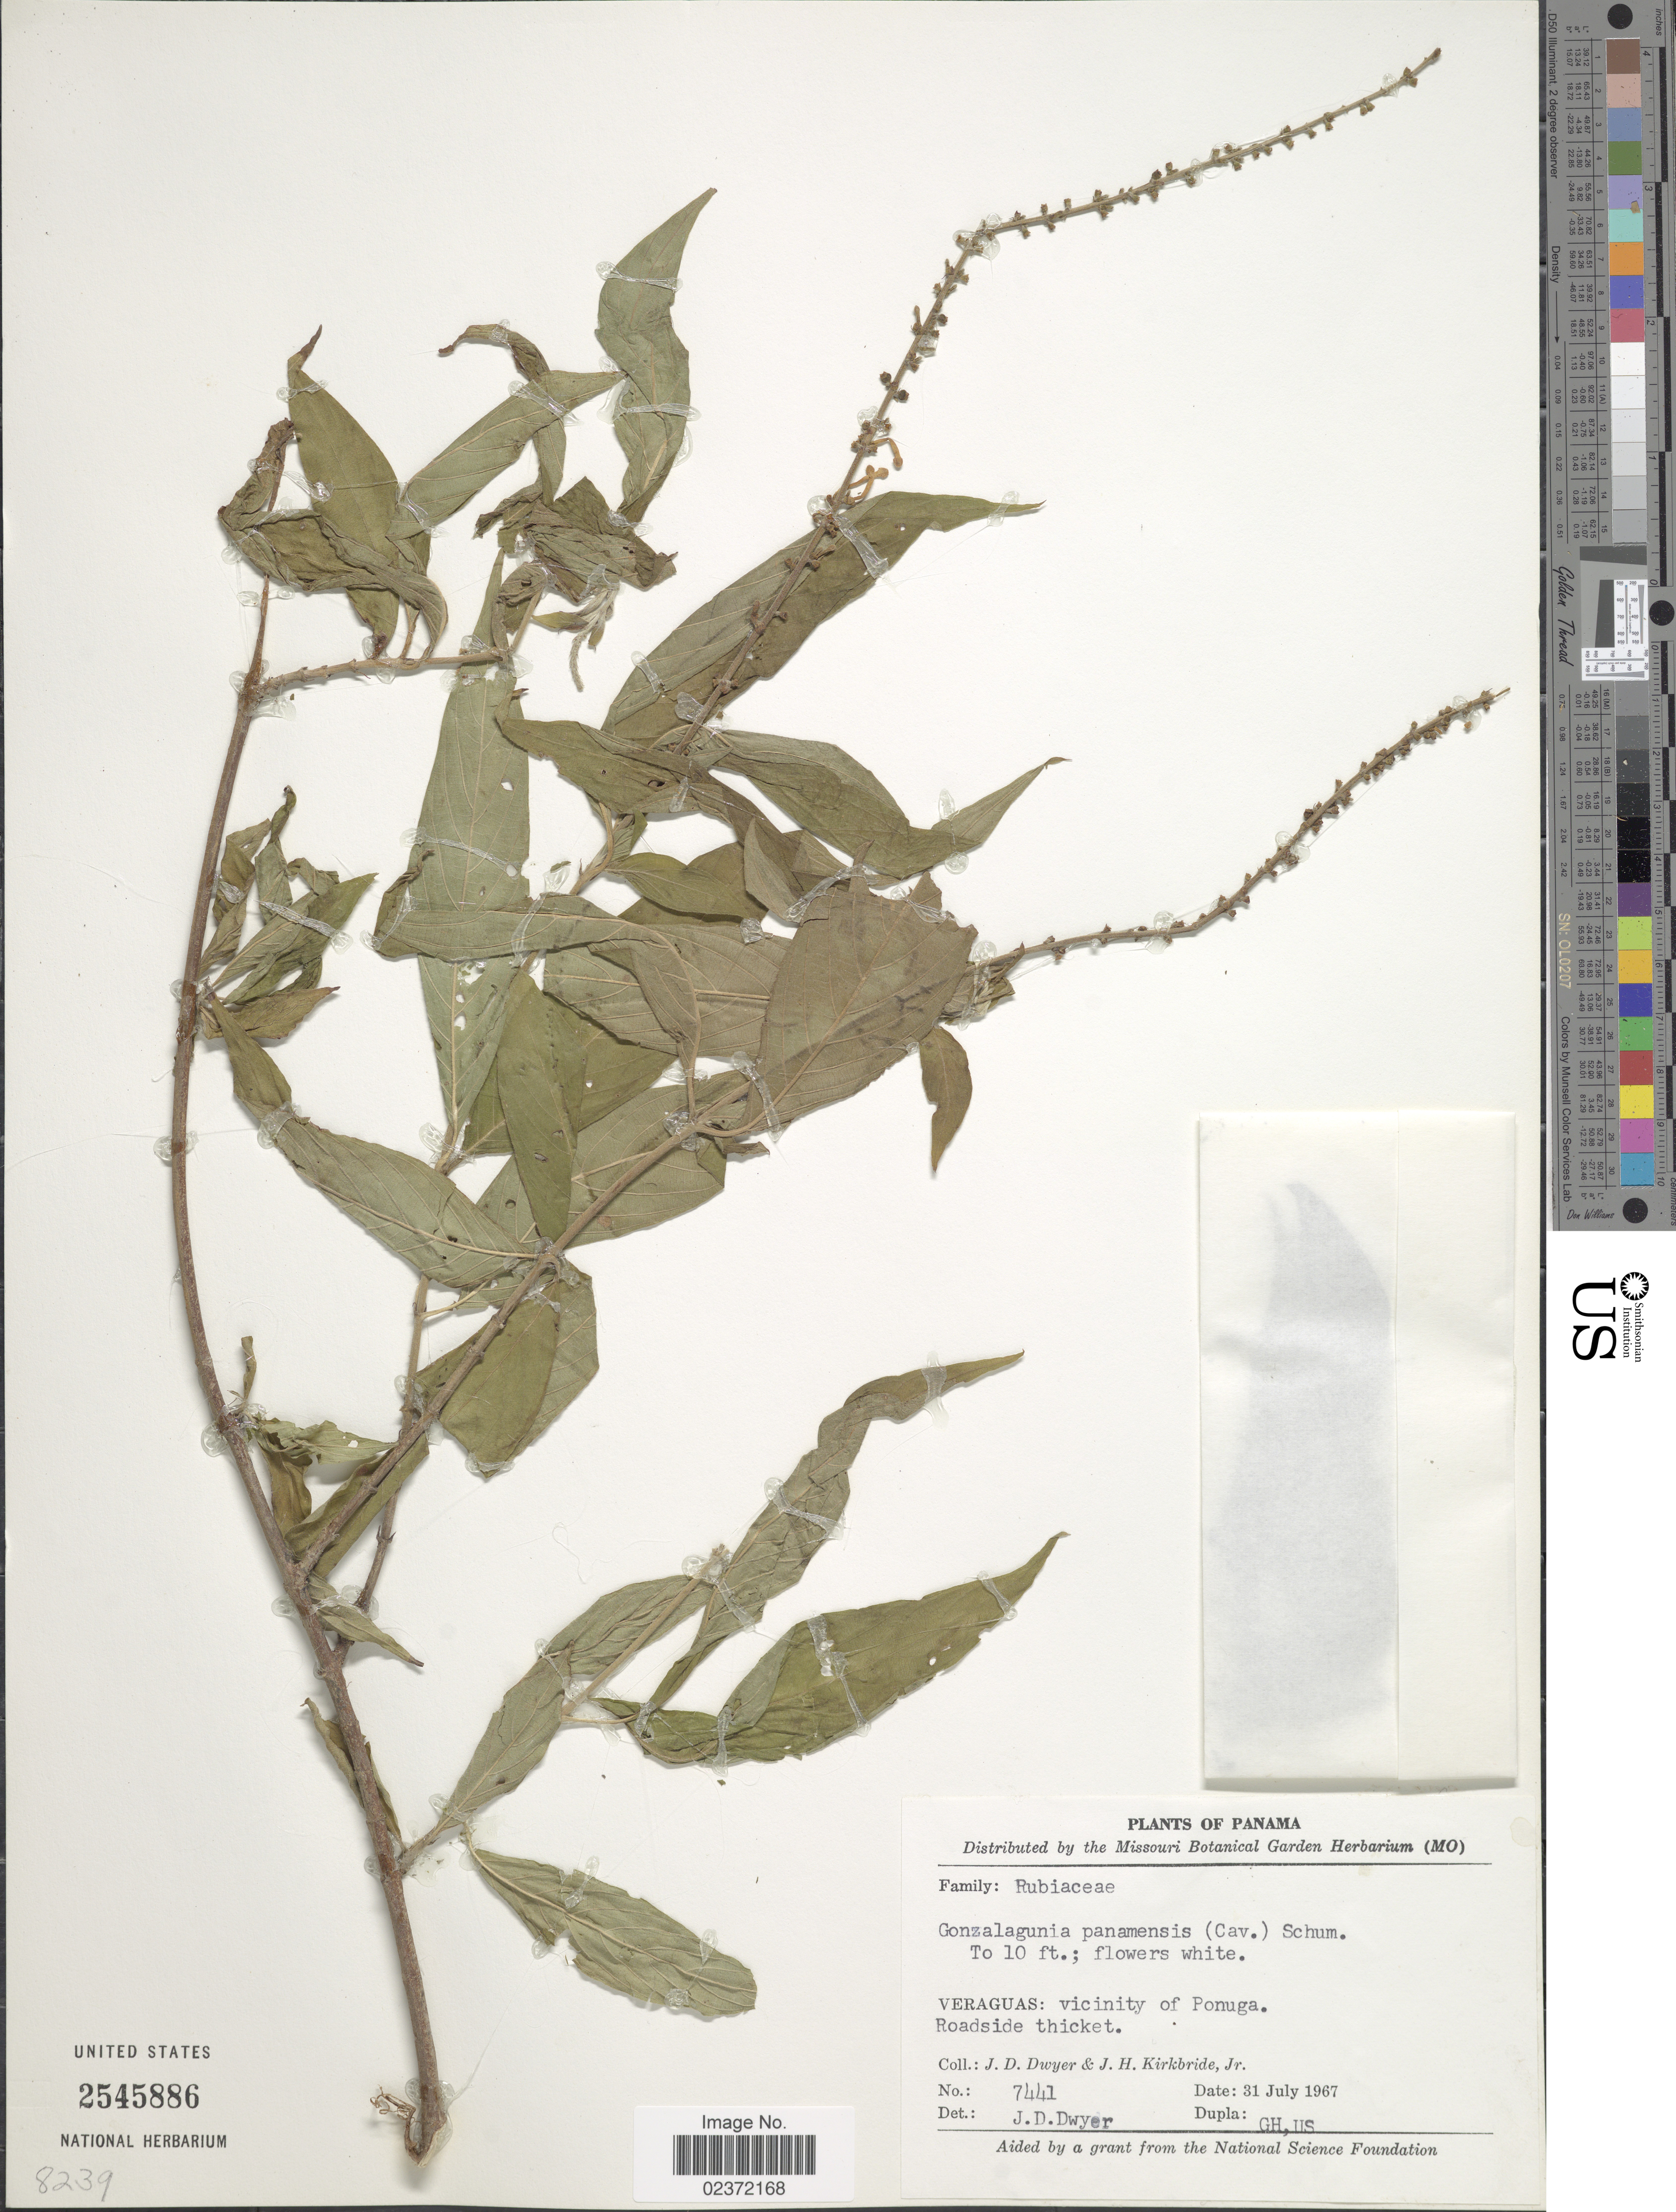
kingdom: Plantae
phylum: Tracheophyta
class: Magnoliopsida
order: Gentianales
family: Rubiaceae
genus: Gonzalagunia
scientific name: Gonzalagunia panamensis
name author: (Cav.) K. Schum.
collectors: J. D. Dwyer & J. H. Kirkbride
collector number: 7441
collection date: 1967-07-31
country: Panama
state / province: Veraguas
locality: Vicinity of Ponuga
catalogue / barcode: US 2545886